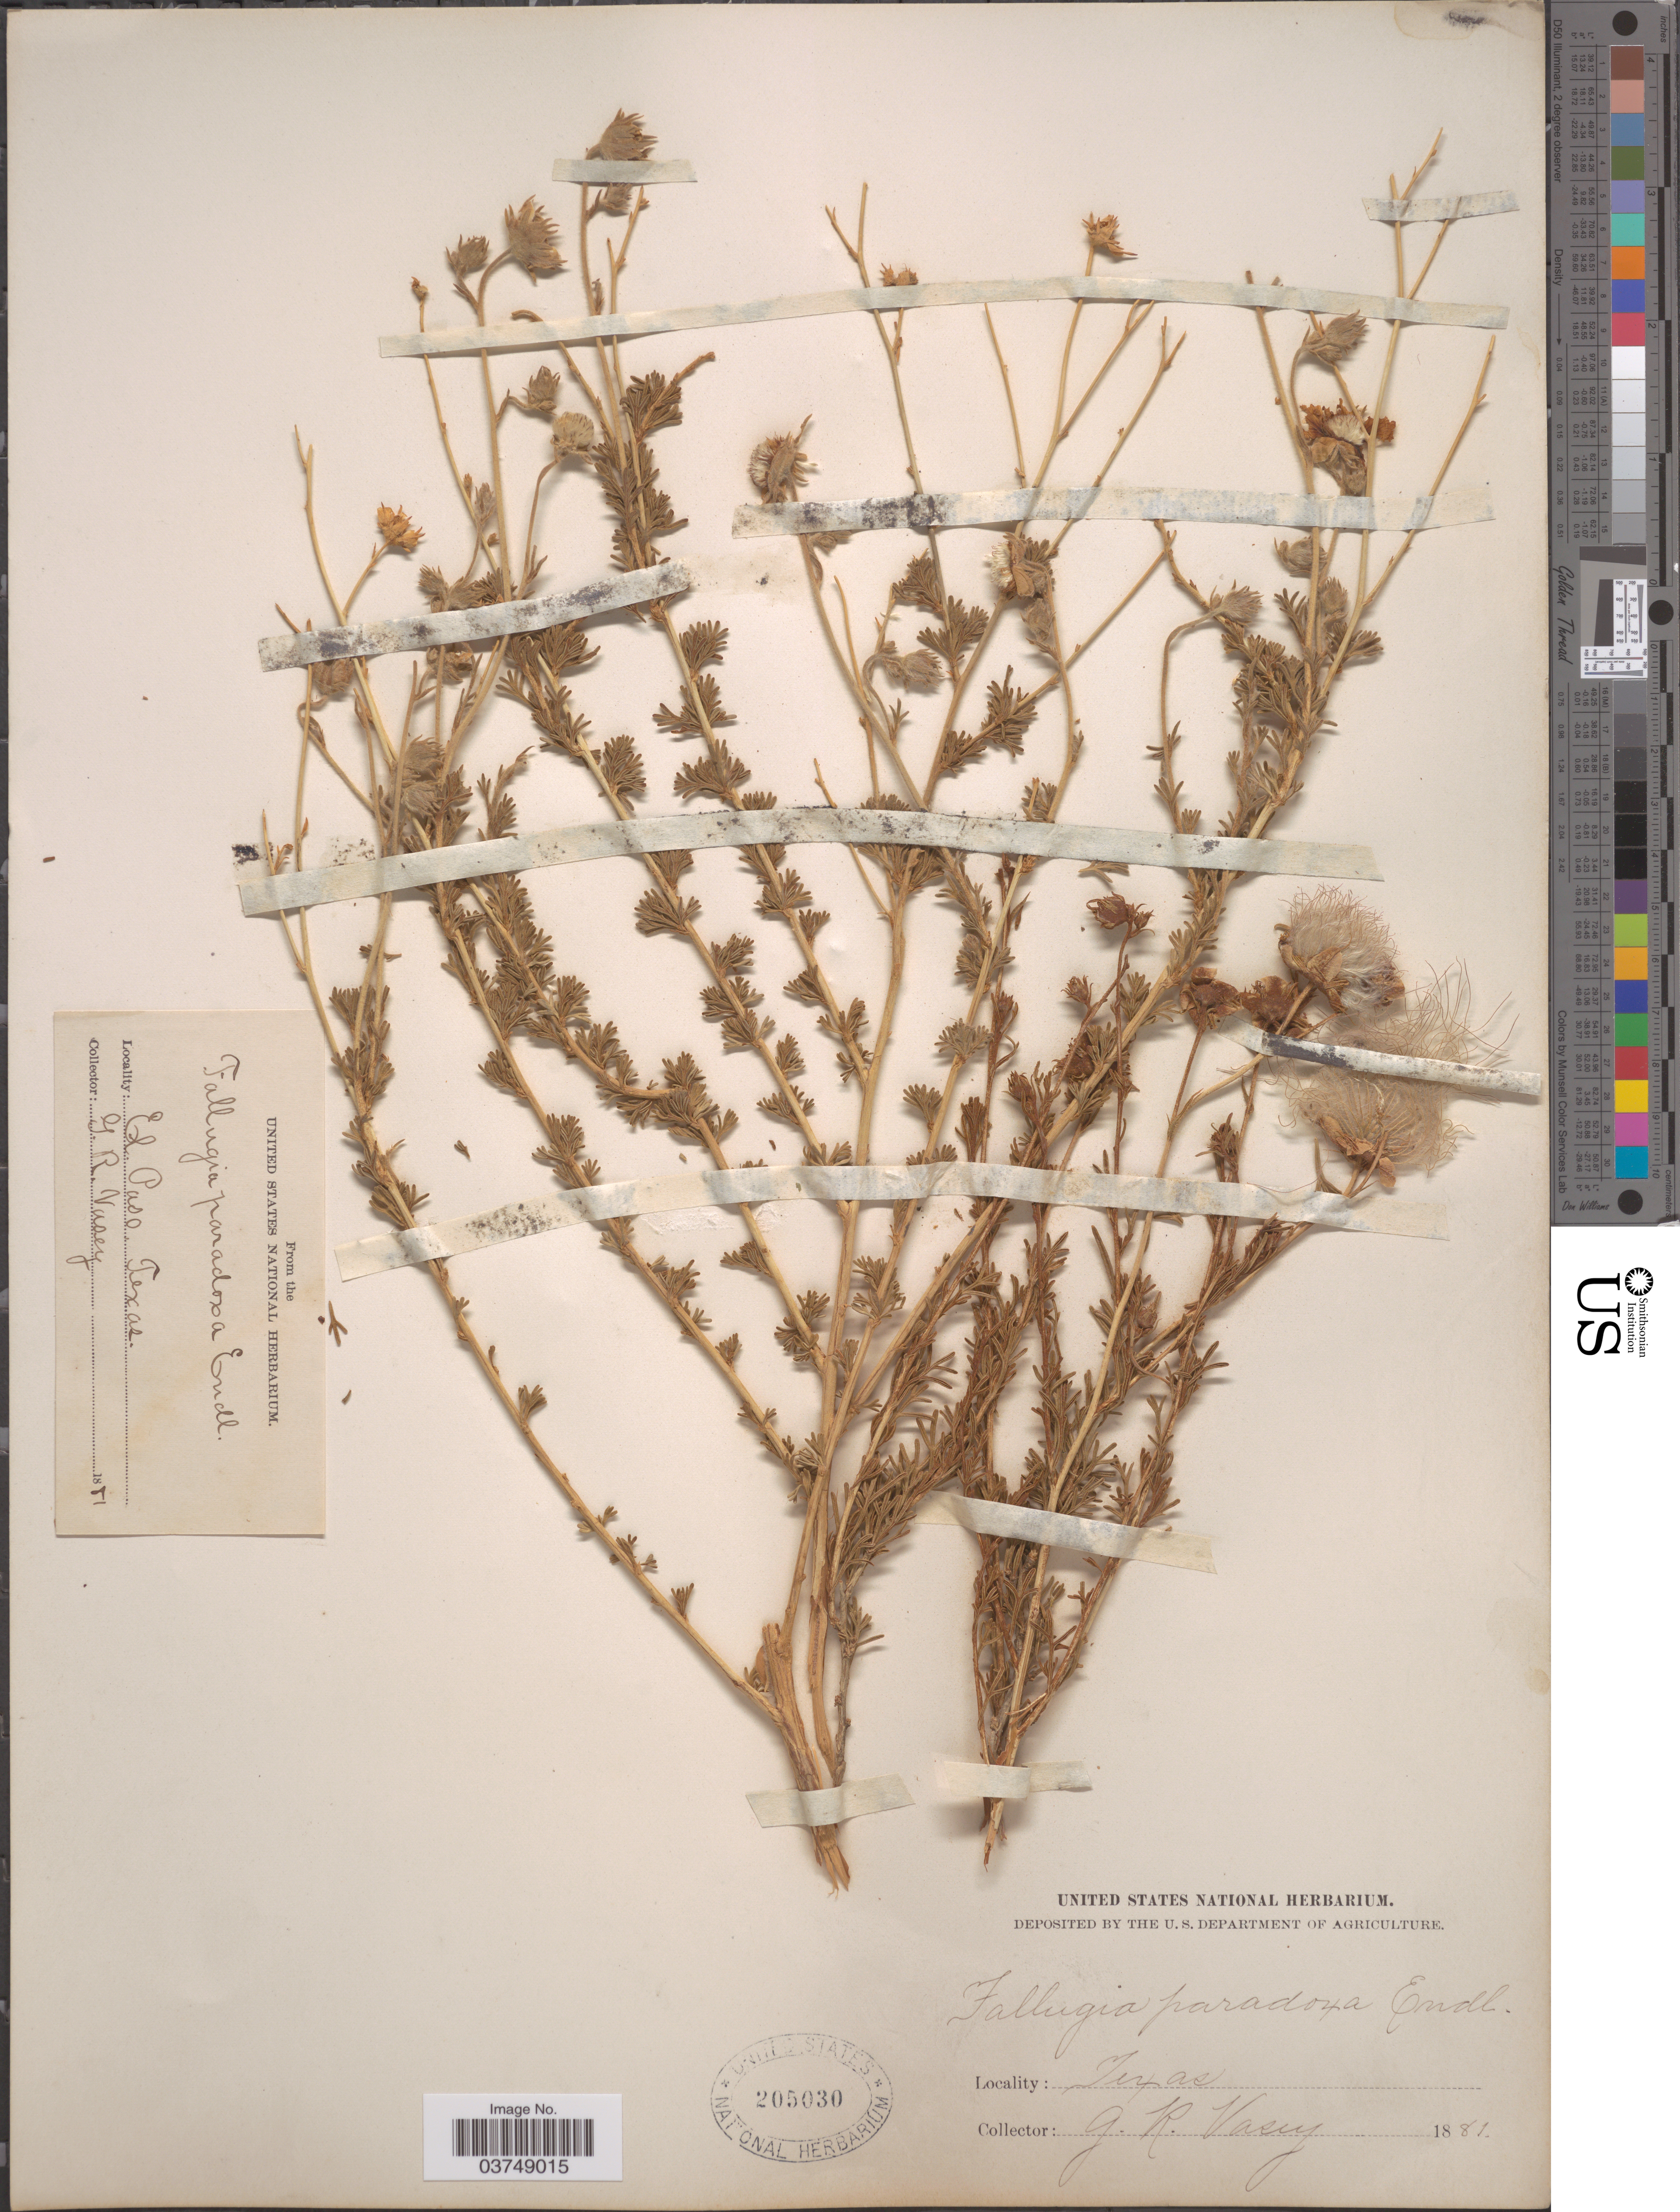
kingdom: Plantae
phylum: Tracheophyta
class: Magnoliopsida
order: Rosales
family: Rosaceae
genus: Fallugia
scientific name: Fallugia acuminata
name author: (Wooton) Rydb.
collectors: G. R. Vasey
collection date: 1881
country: United States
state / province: Texas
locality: El Paso.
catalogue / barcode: US 205030